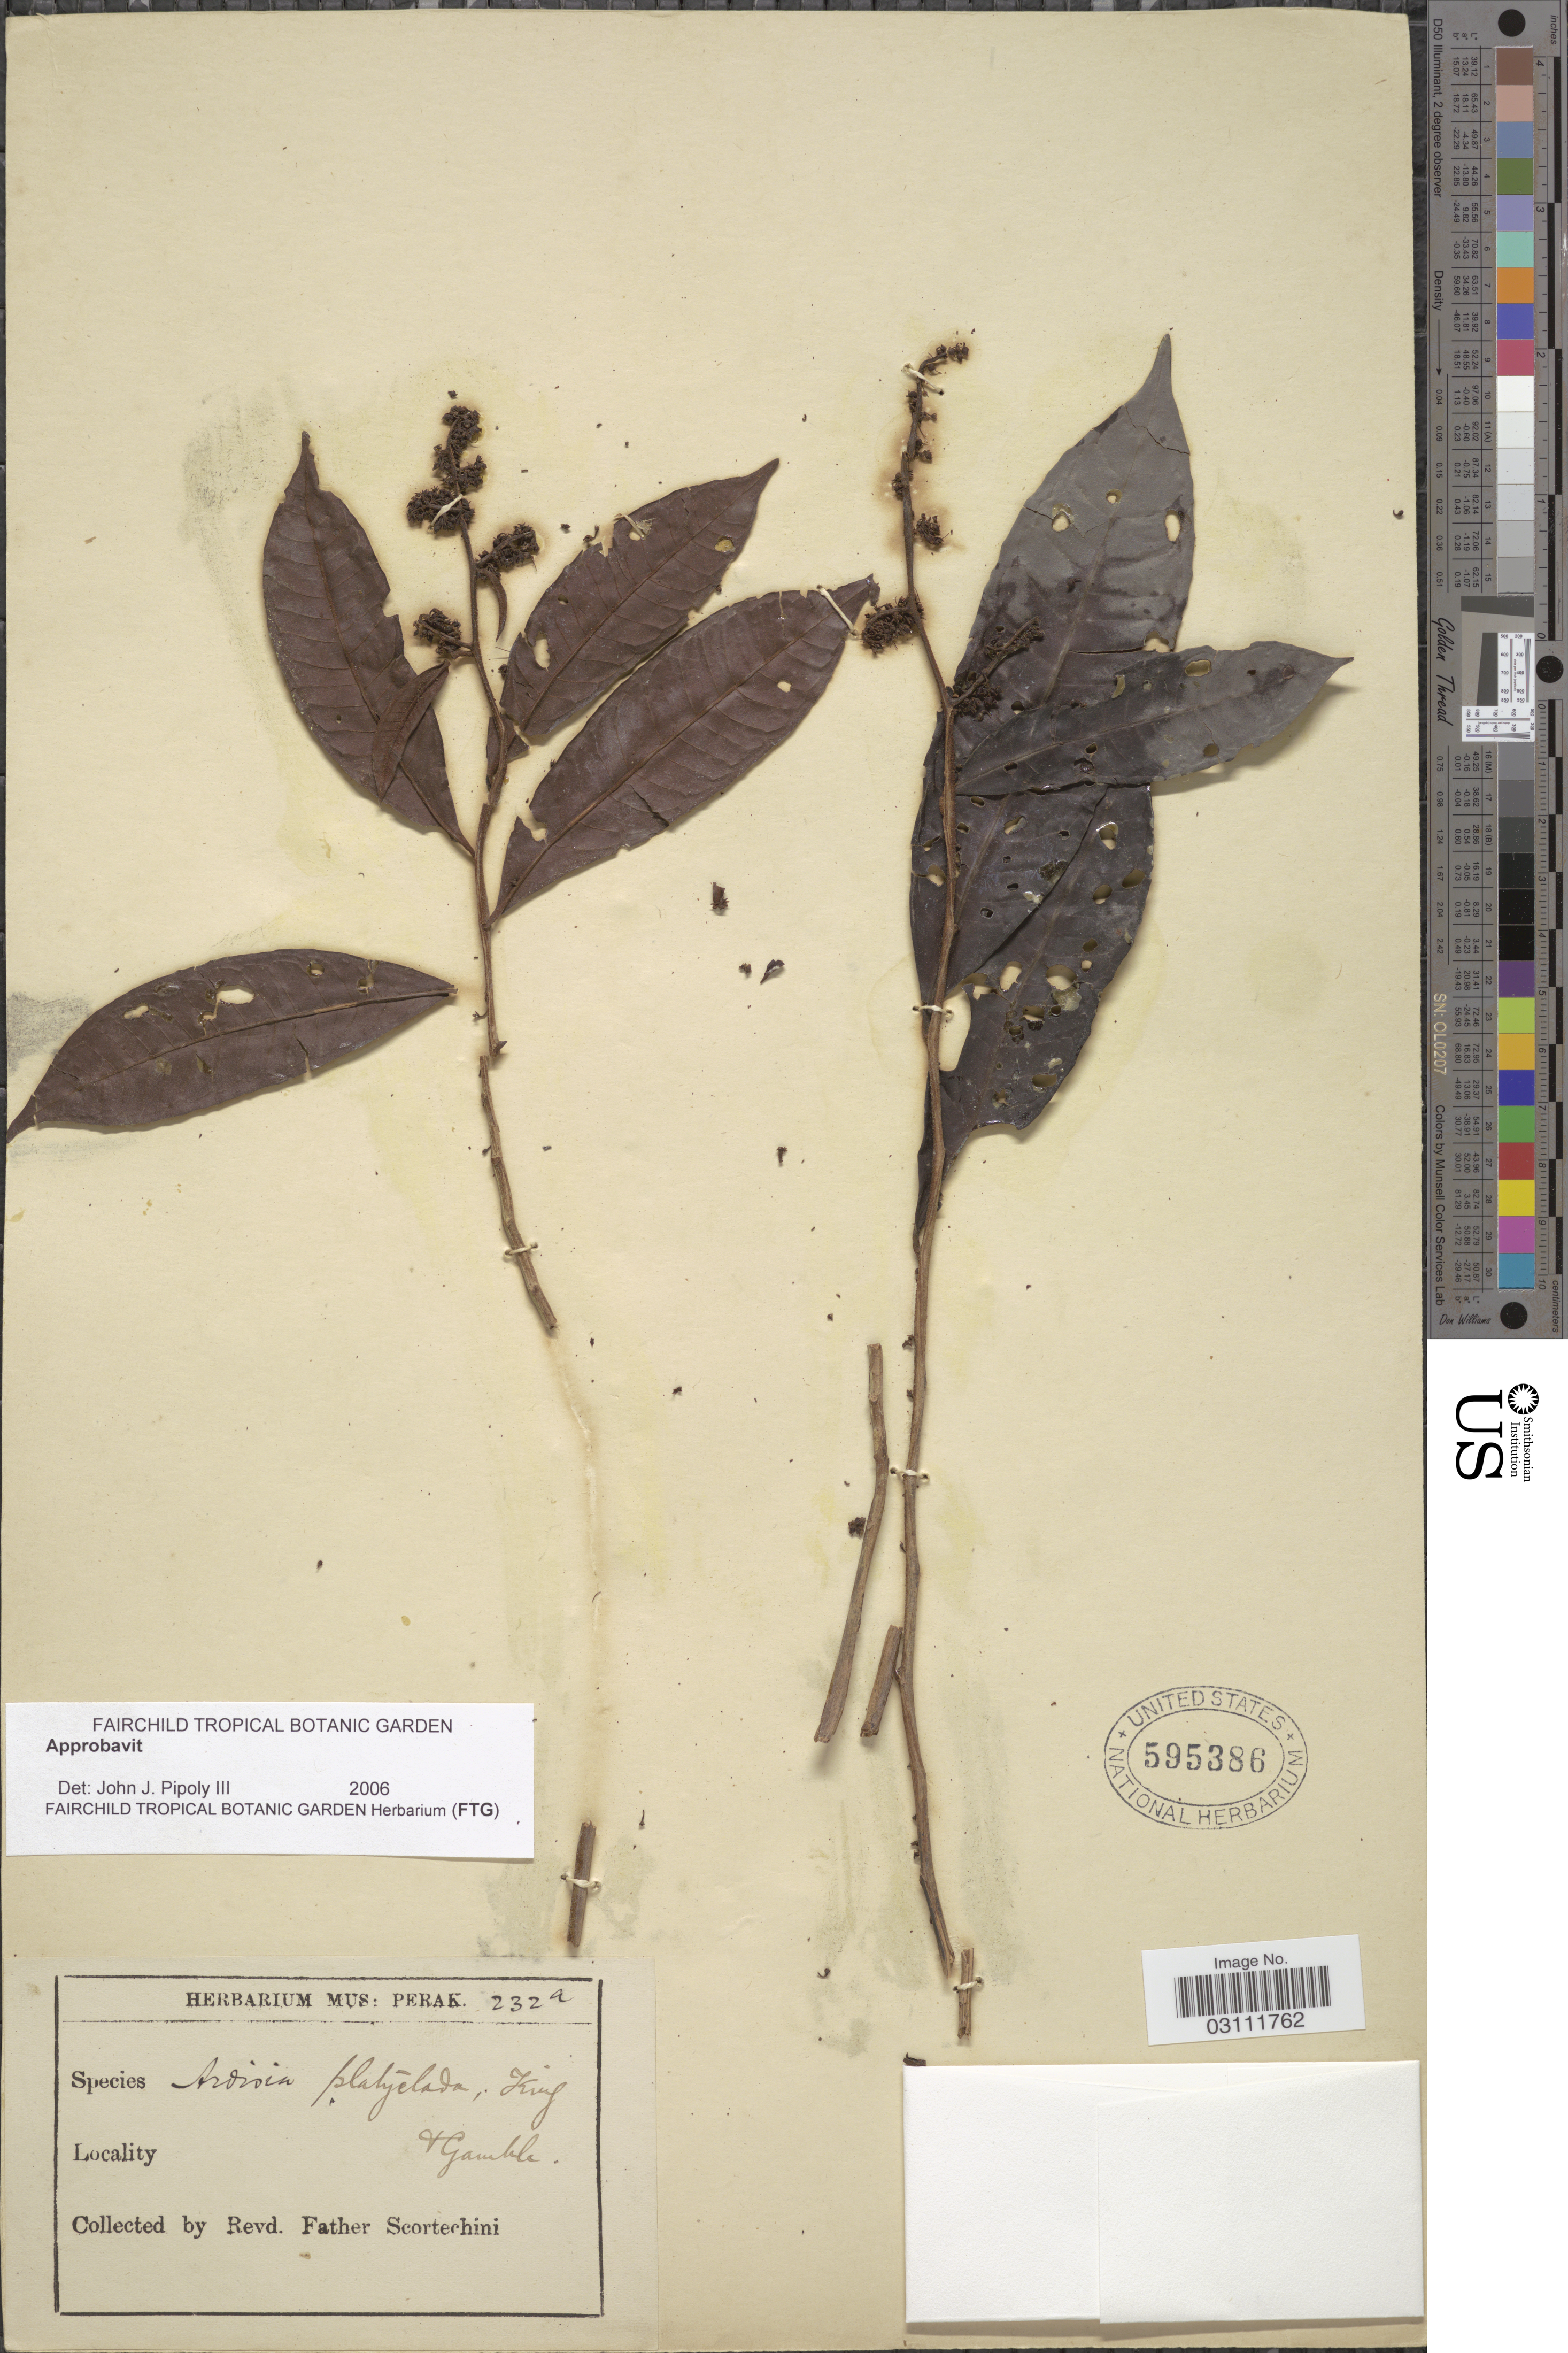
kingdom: Plantae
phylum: Tracheophyta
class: Magnoliopsida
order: Ericales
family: Primulaceae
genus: Ardisia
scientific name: Ardisia polycephala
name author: Wall. ex A. DC.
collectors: Fr. Scortechini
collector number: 232a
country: Malaysia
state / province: Perak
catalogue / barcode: US 595386